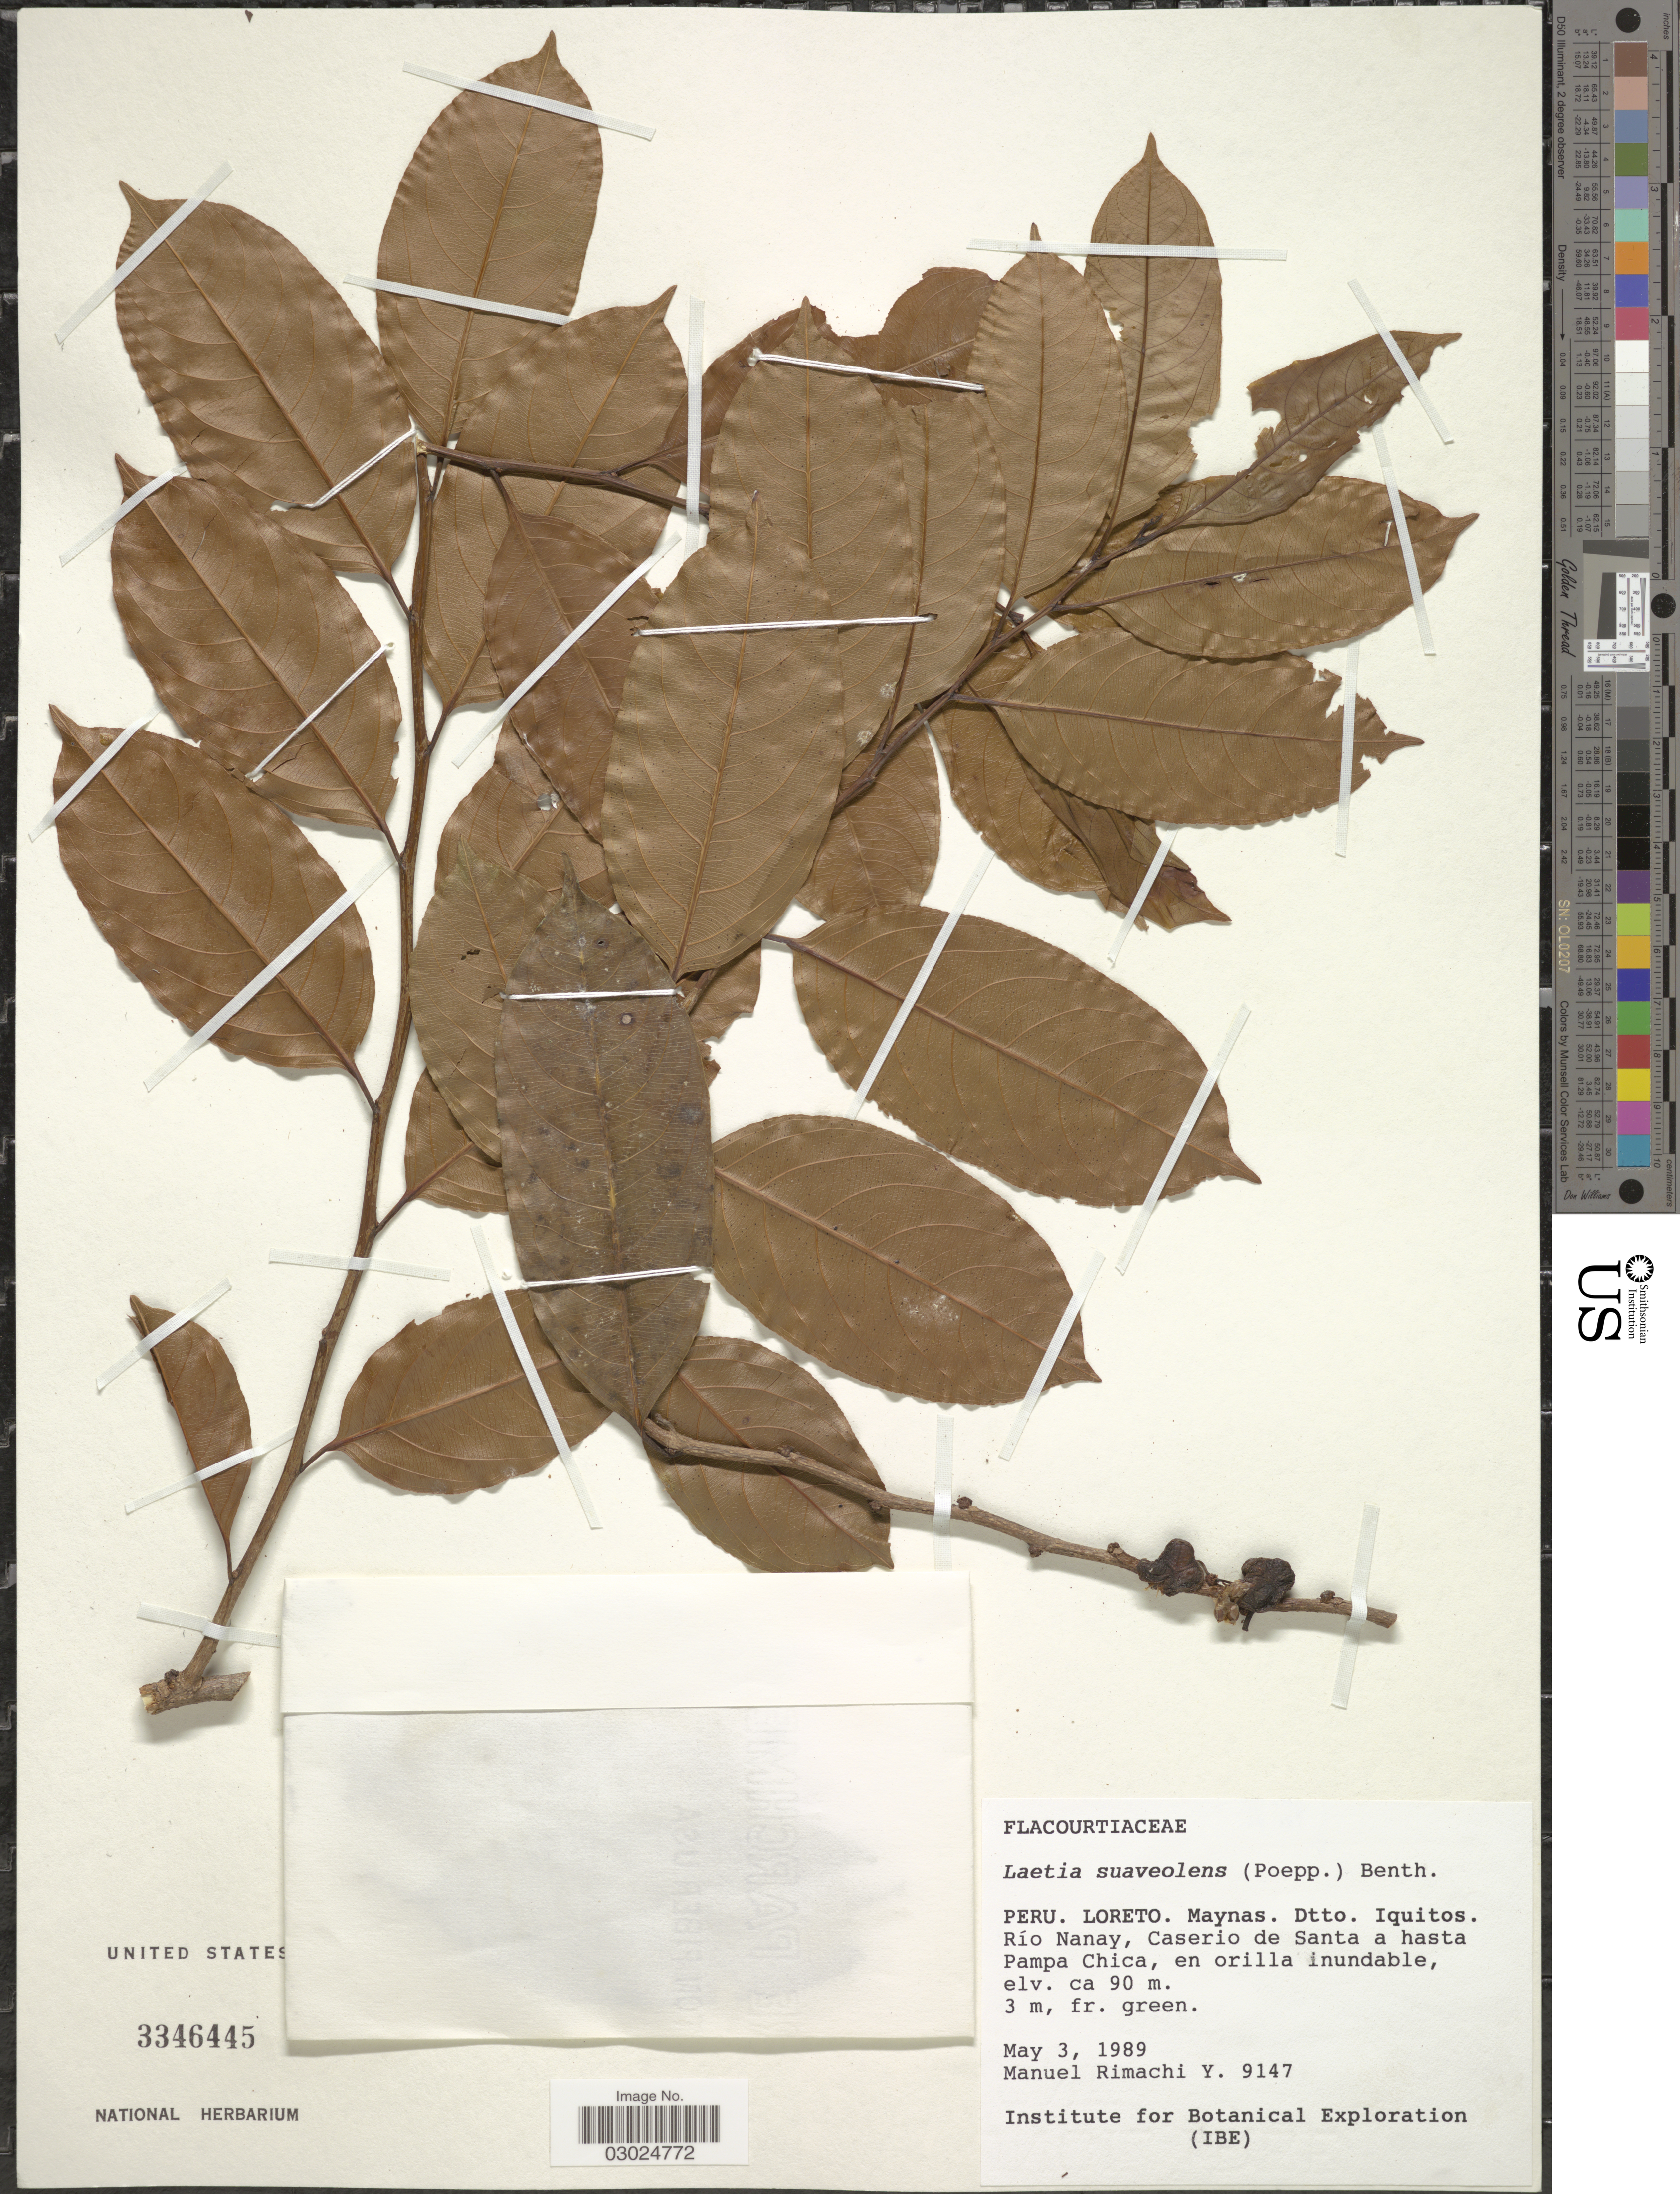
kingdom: Plantae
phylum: Tracheophyta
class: Magnoliopsida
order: Malpighiales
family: Salicaceae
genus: Laetia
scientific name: Laetia suaveolens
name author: (Poepp.) Benth.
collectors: M. Rimachi Y.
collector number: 9147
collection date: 1989-05-03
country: Peru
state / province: Loreto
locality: Maynas. Dtto. Iquitos. Río Nanay, Caserio de Santa a hasta Pampa Chica.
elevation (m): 90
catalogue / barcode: US 3346445